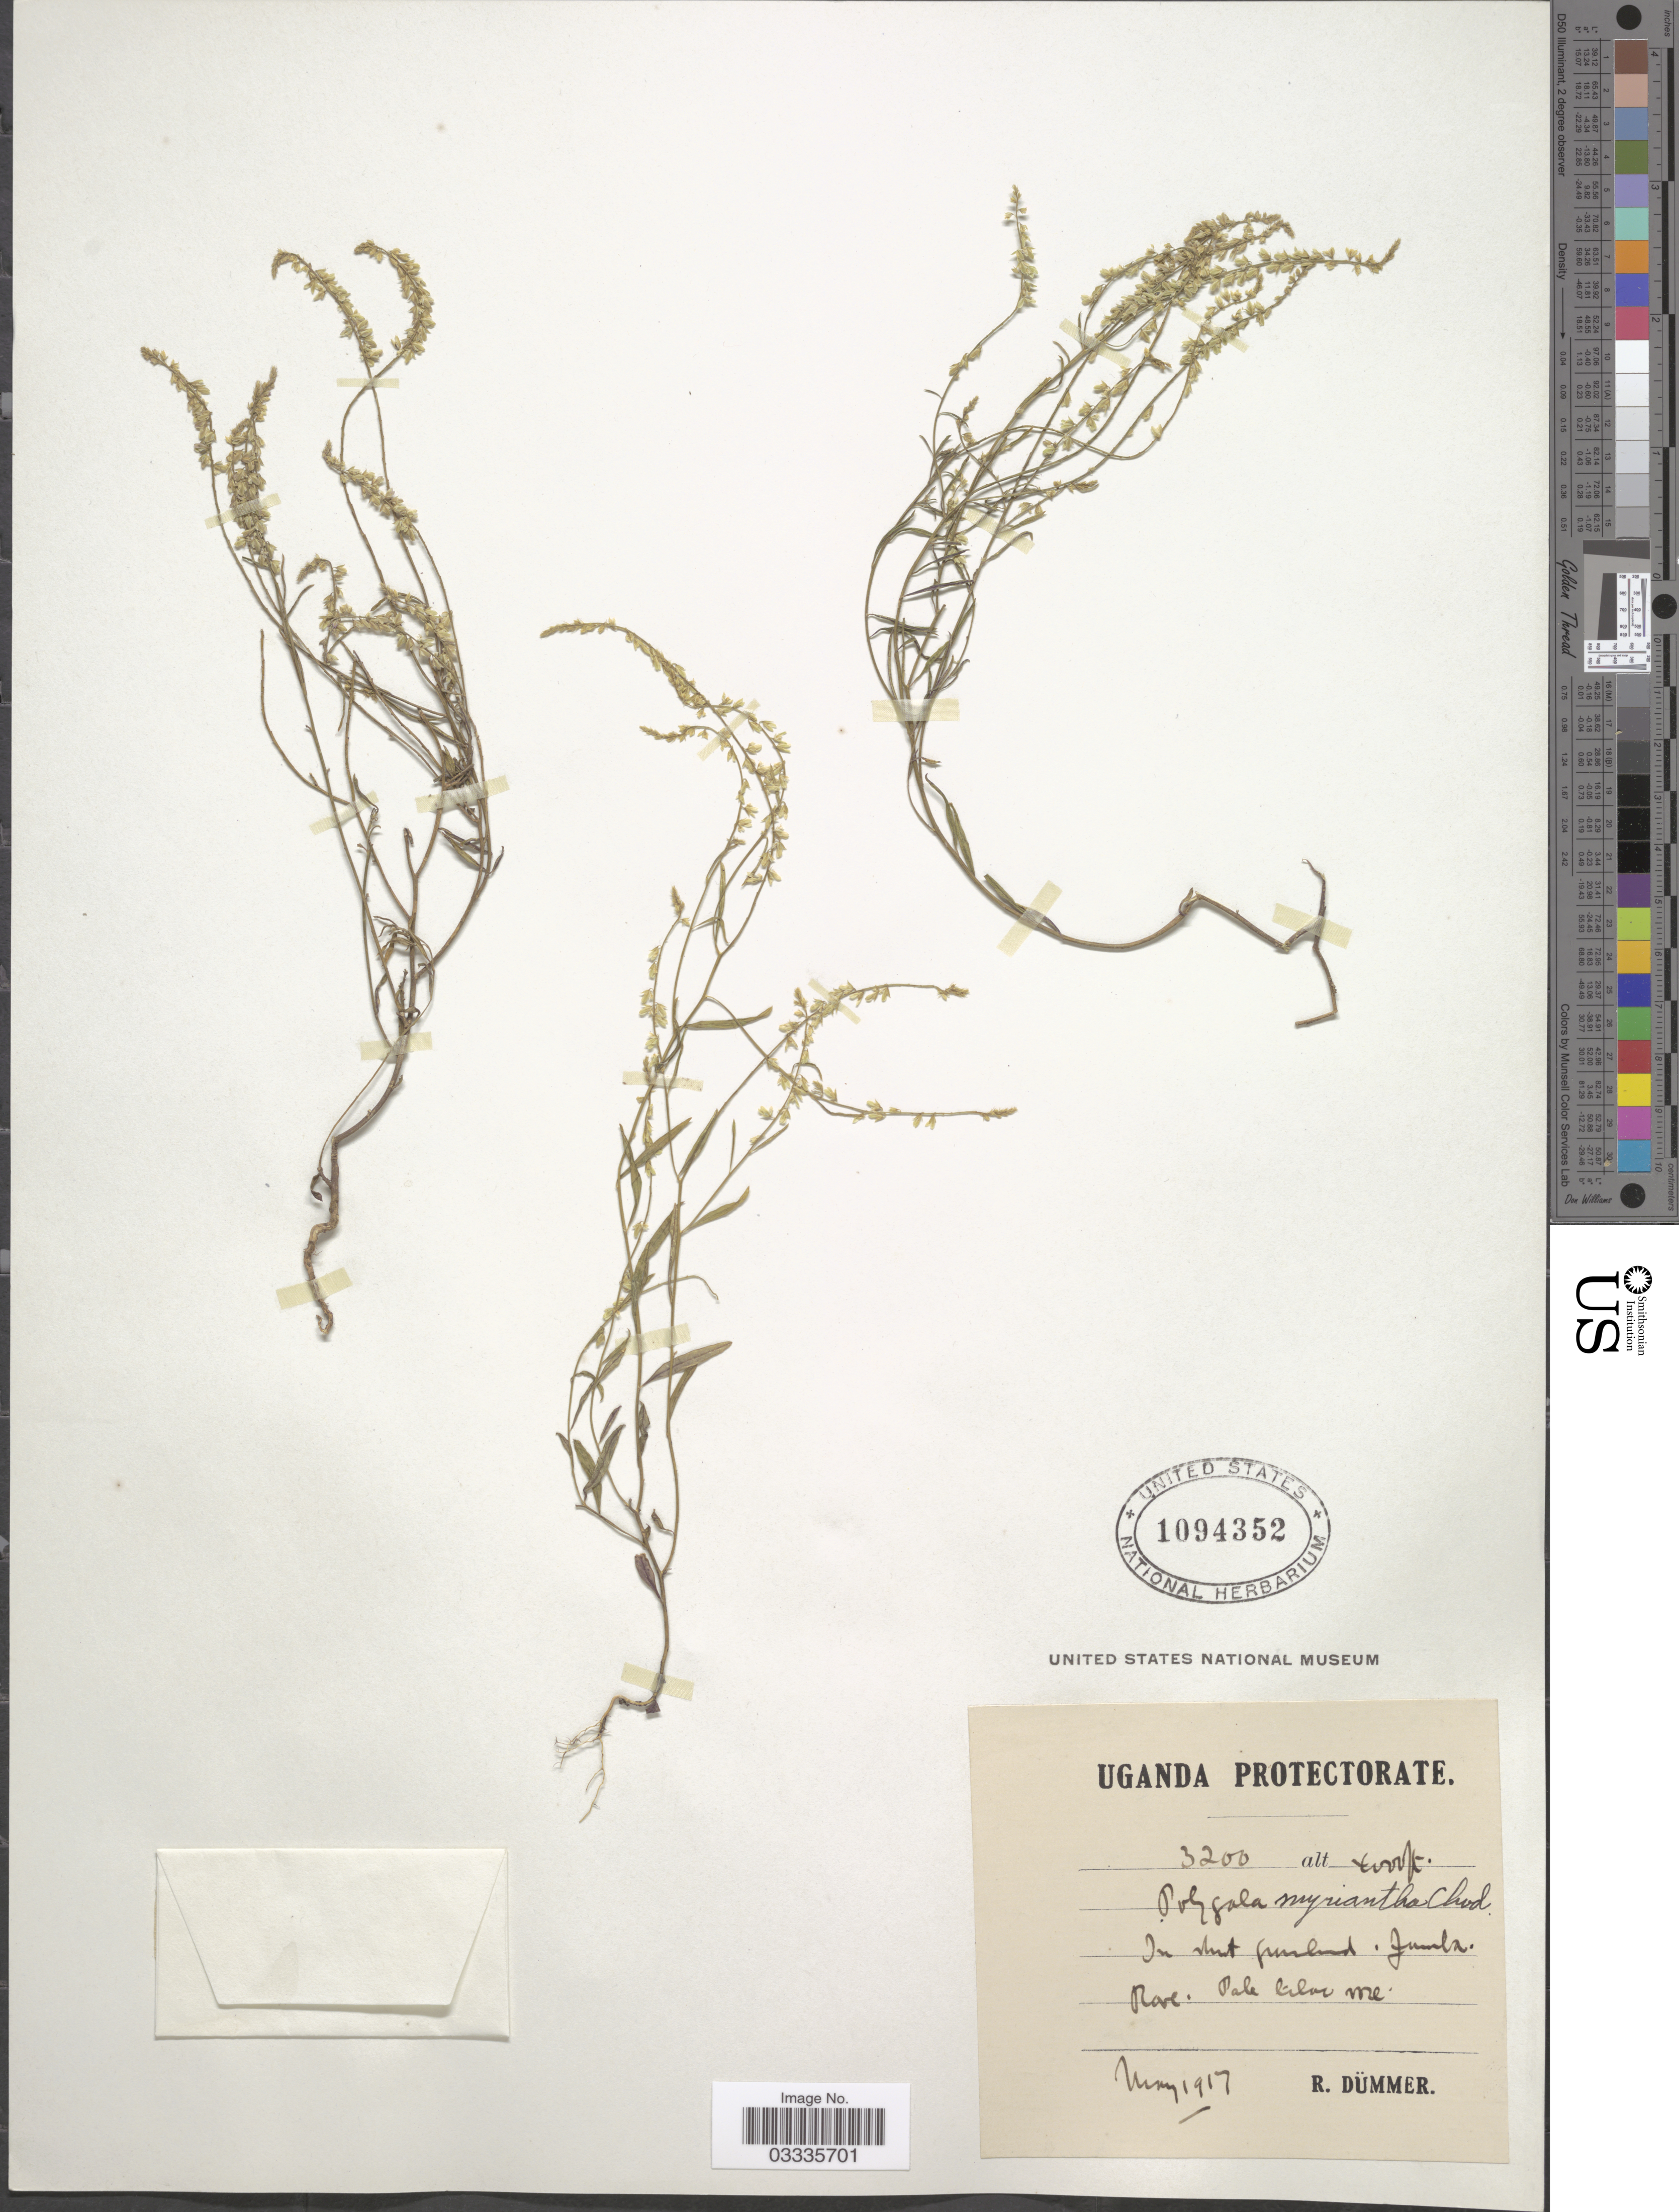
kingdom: Plantae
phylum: Tracheophyta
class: Magnoliopsida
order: Fabales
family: Polygalaceae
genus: Polygala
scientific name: Polygala myriantha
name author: Chodat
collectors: R. A. Dümmer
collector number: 3200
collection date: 1917-05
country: Uganda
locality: Jumba.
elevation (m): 1219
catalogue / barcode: US 1094352